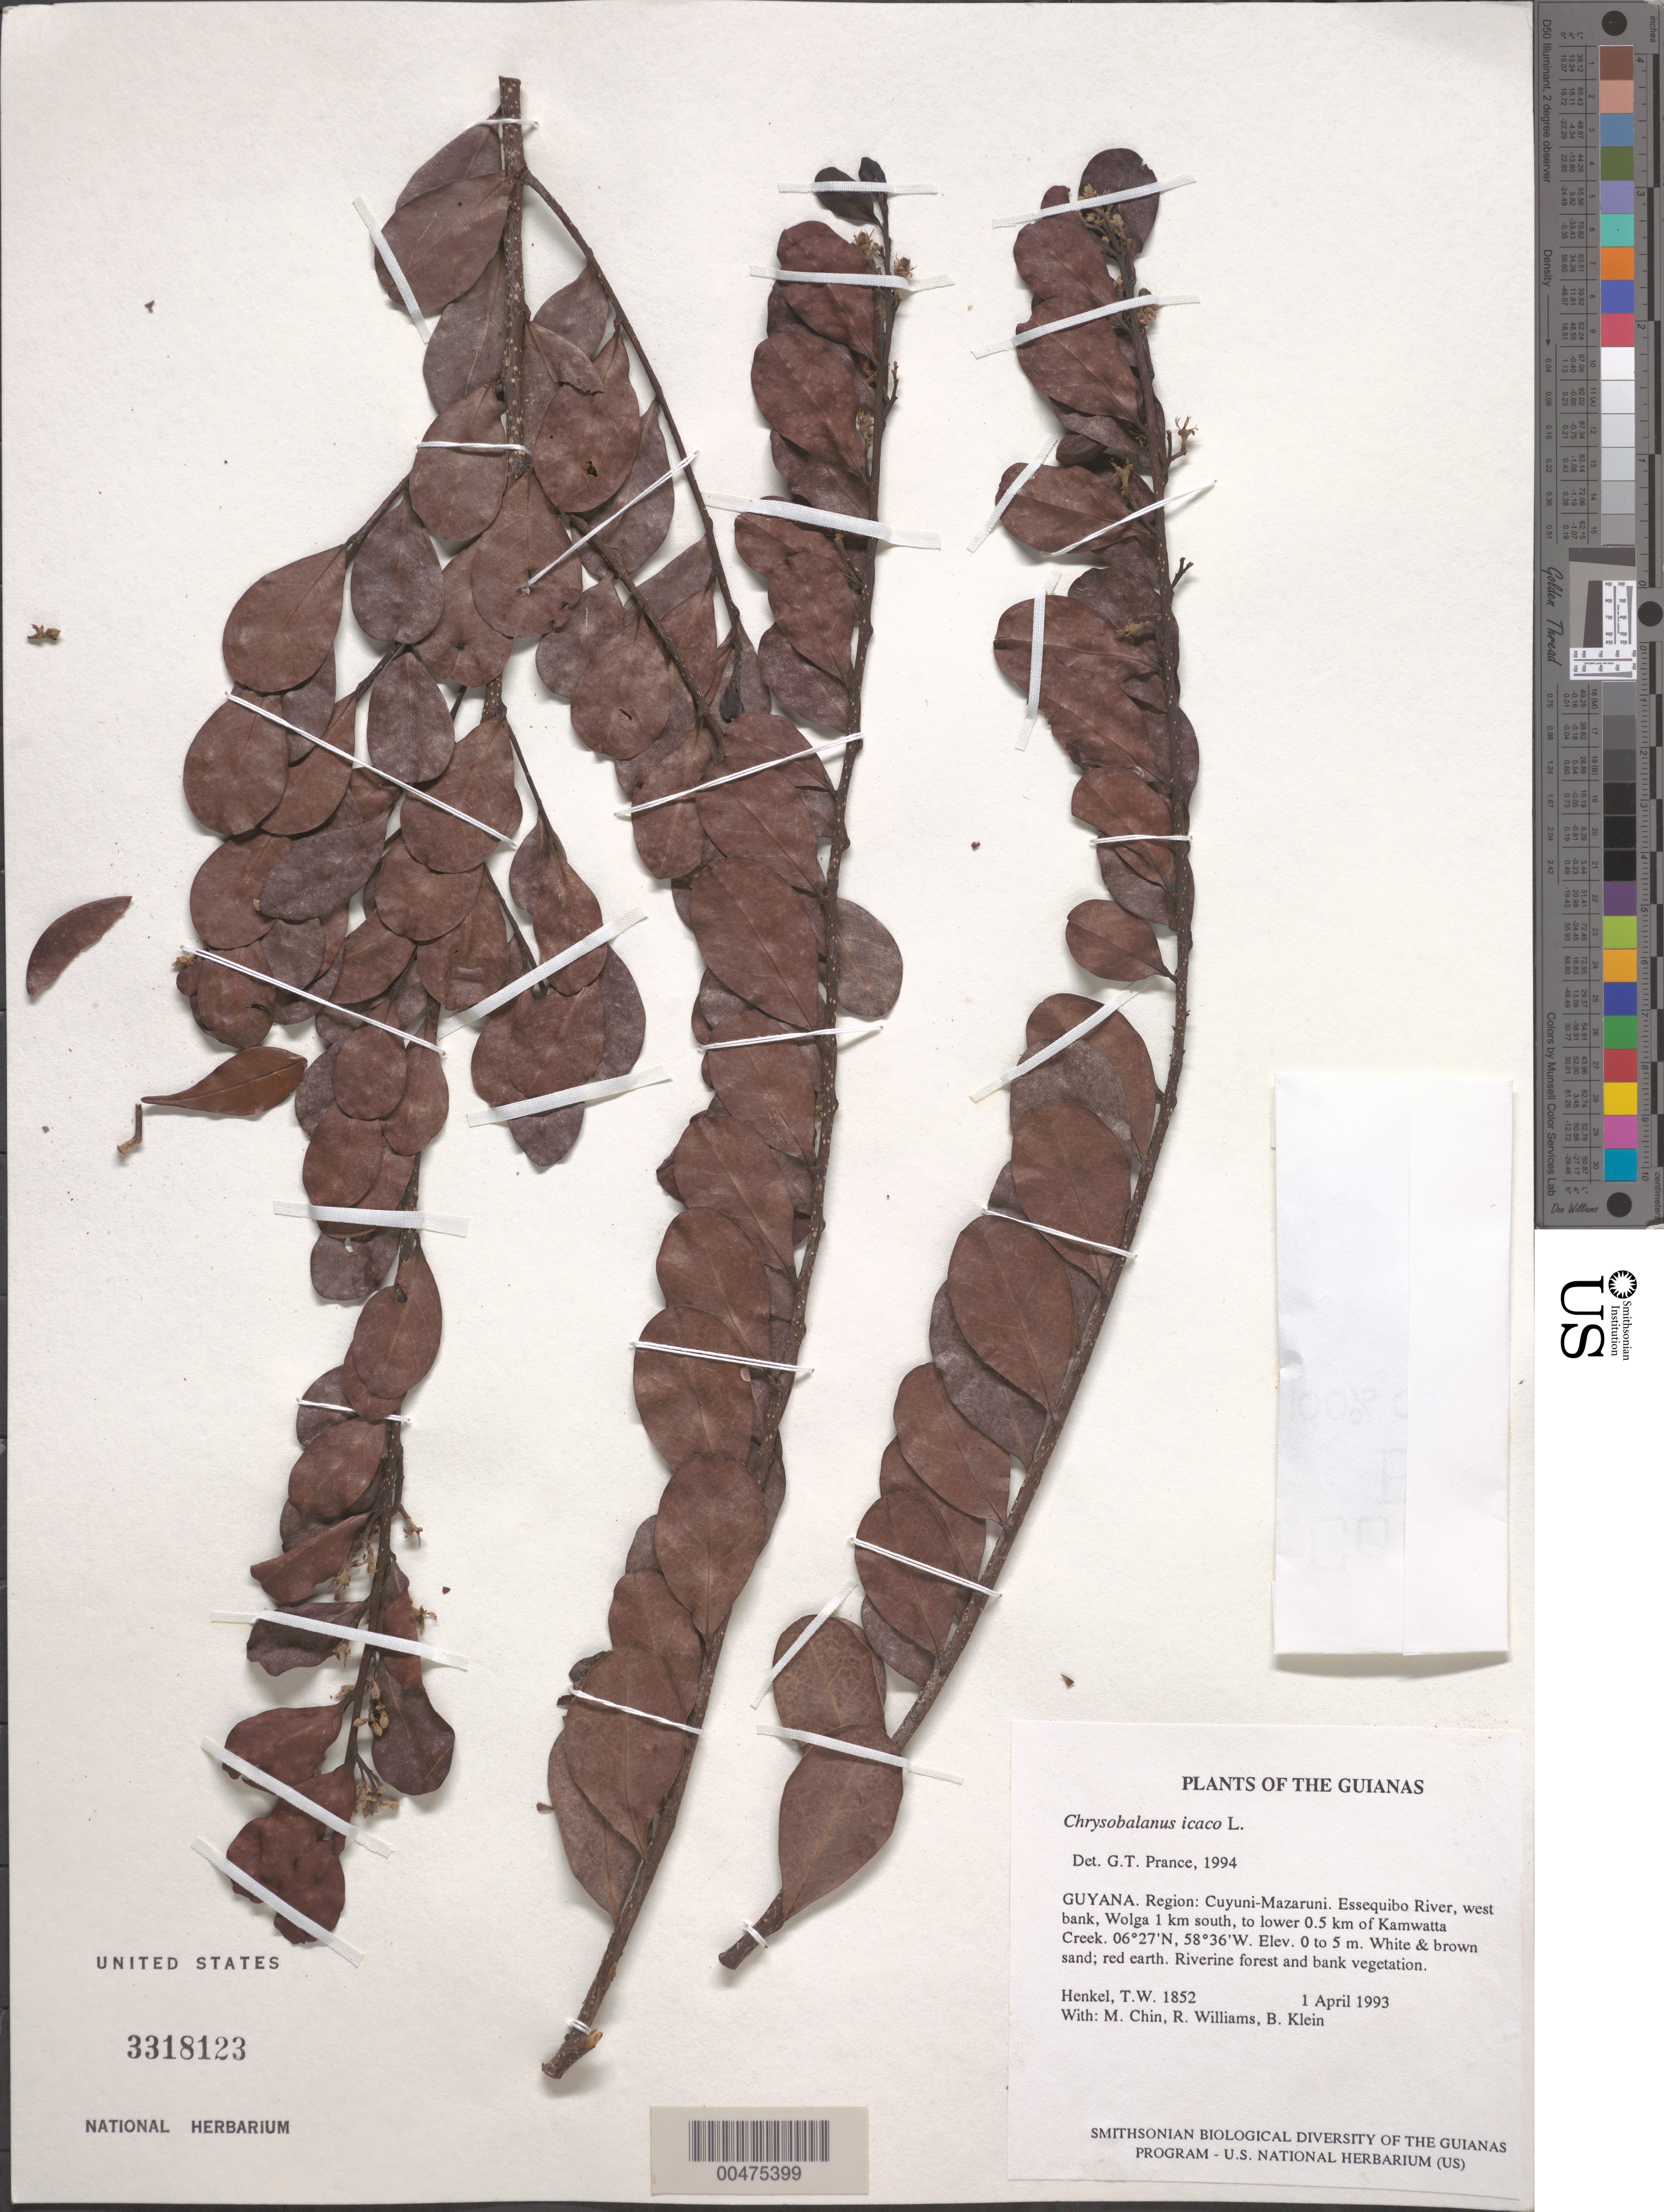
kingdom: Plantae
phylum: Tracheophyta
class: Magnoliopsida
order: Malpighiales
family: Chrysobalanaceae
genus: Chrysobalanus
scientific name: Chrysobalanus icaco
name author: L.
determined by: Prance, G. T.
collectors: T. Henkel, M. Chin, R. Williams & B. Klein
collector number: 1852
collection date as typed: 1 April 1993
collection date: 1993-04-01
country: Guyana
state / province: Cuyuni-Mazaruni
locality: Essequibo River, W bank, Wolga 1 km S, to lower 0.5 km of Kamwatta Creek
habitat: White & brown sand; red earth. Riverine forest and bank vegetation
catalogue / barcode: US 3318123